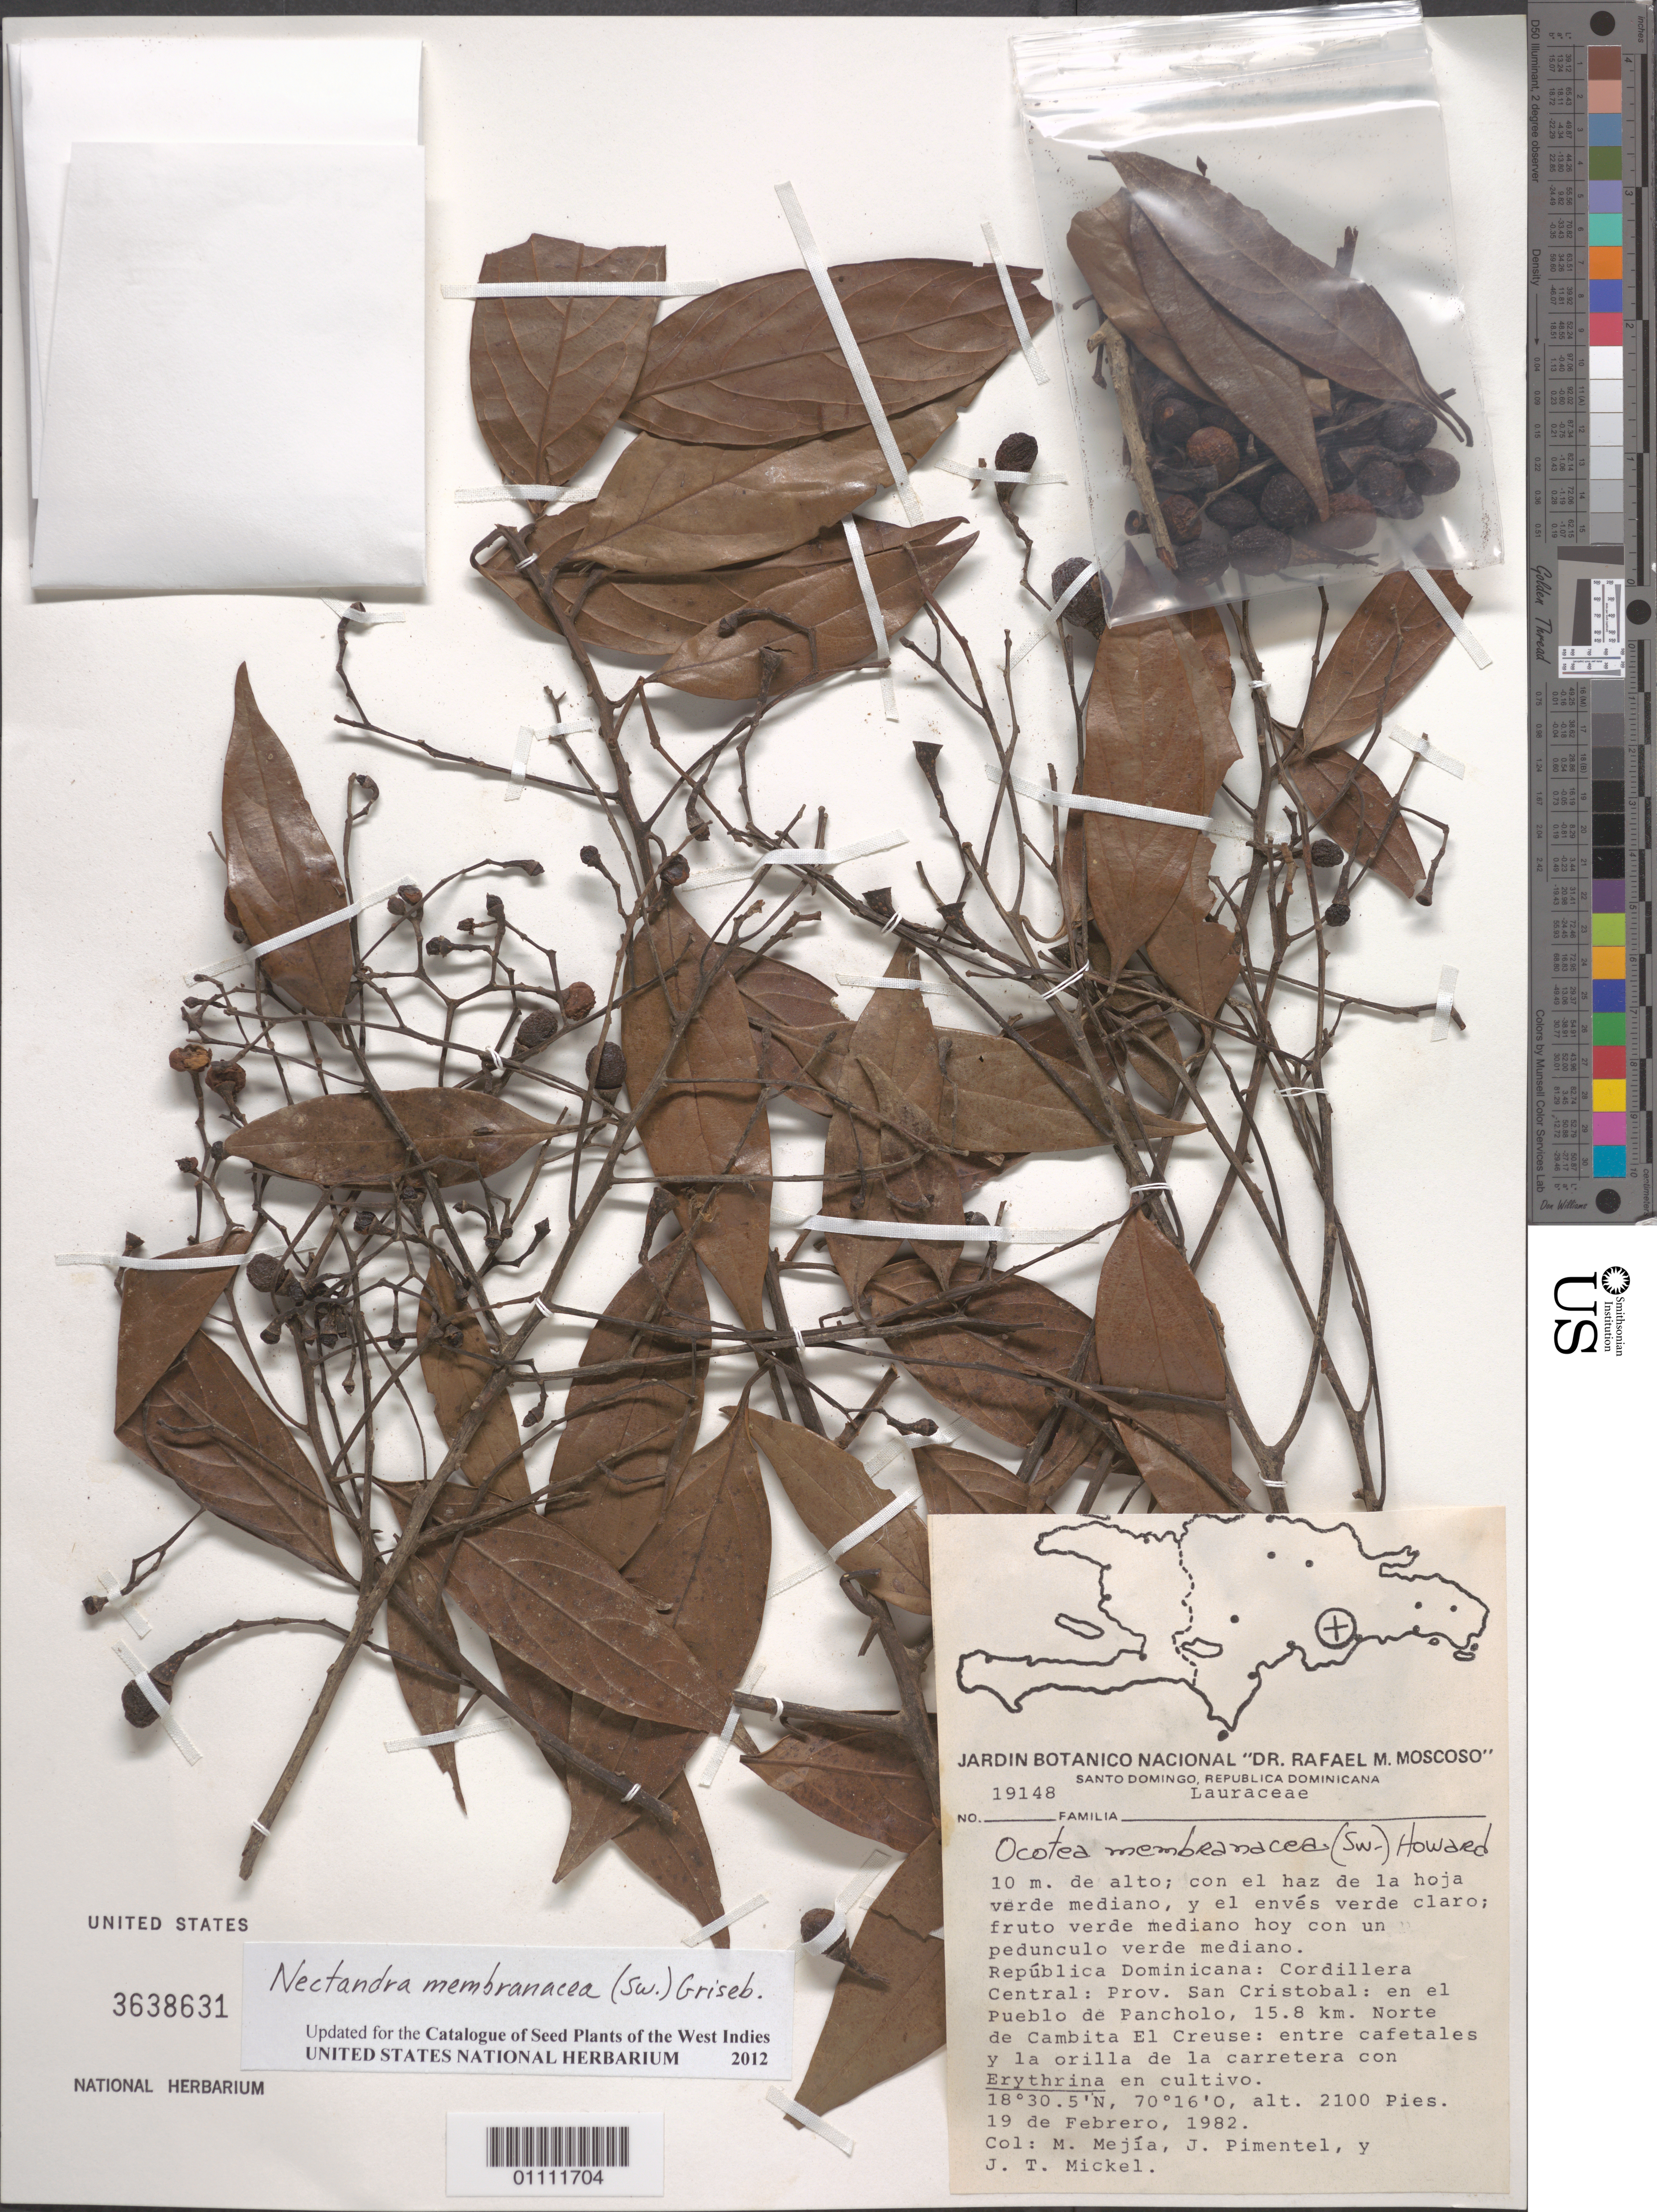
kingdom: Plantae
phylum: Tracheophyta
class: Magnoliopsida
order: Laurales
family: Lauraceae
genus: Nectandra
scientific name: Nectandra membranacea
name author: (Sw.) Griseb.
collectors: M. Mejia, J. Pimentel & J. T. Mickel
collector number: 19148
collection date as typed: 19 Feb 1982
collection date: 1982-02-19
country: Dominican Republic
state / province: San Cristobal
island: Hispaniola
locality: Cordillera Central, en el Pueblo de Pancholo, 15.8 km norte de Cambita El Creuse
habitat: Entre cafetales y la orilla de la carretera con Erythirna en cultivo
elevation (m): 640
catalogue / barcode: US 3638631